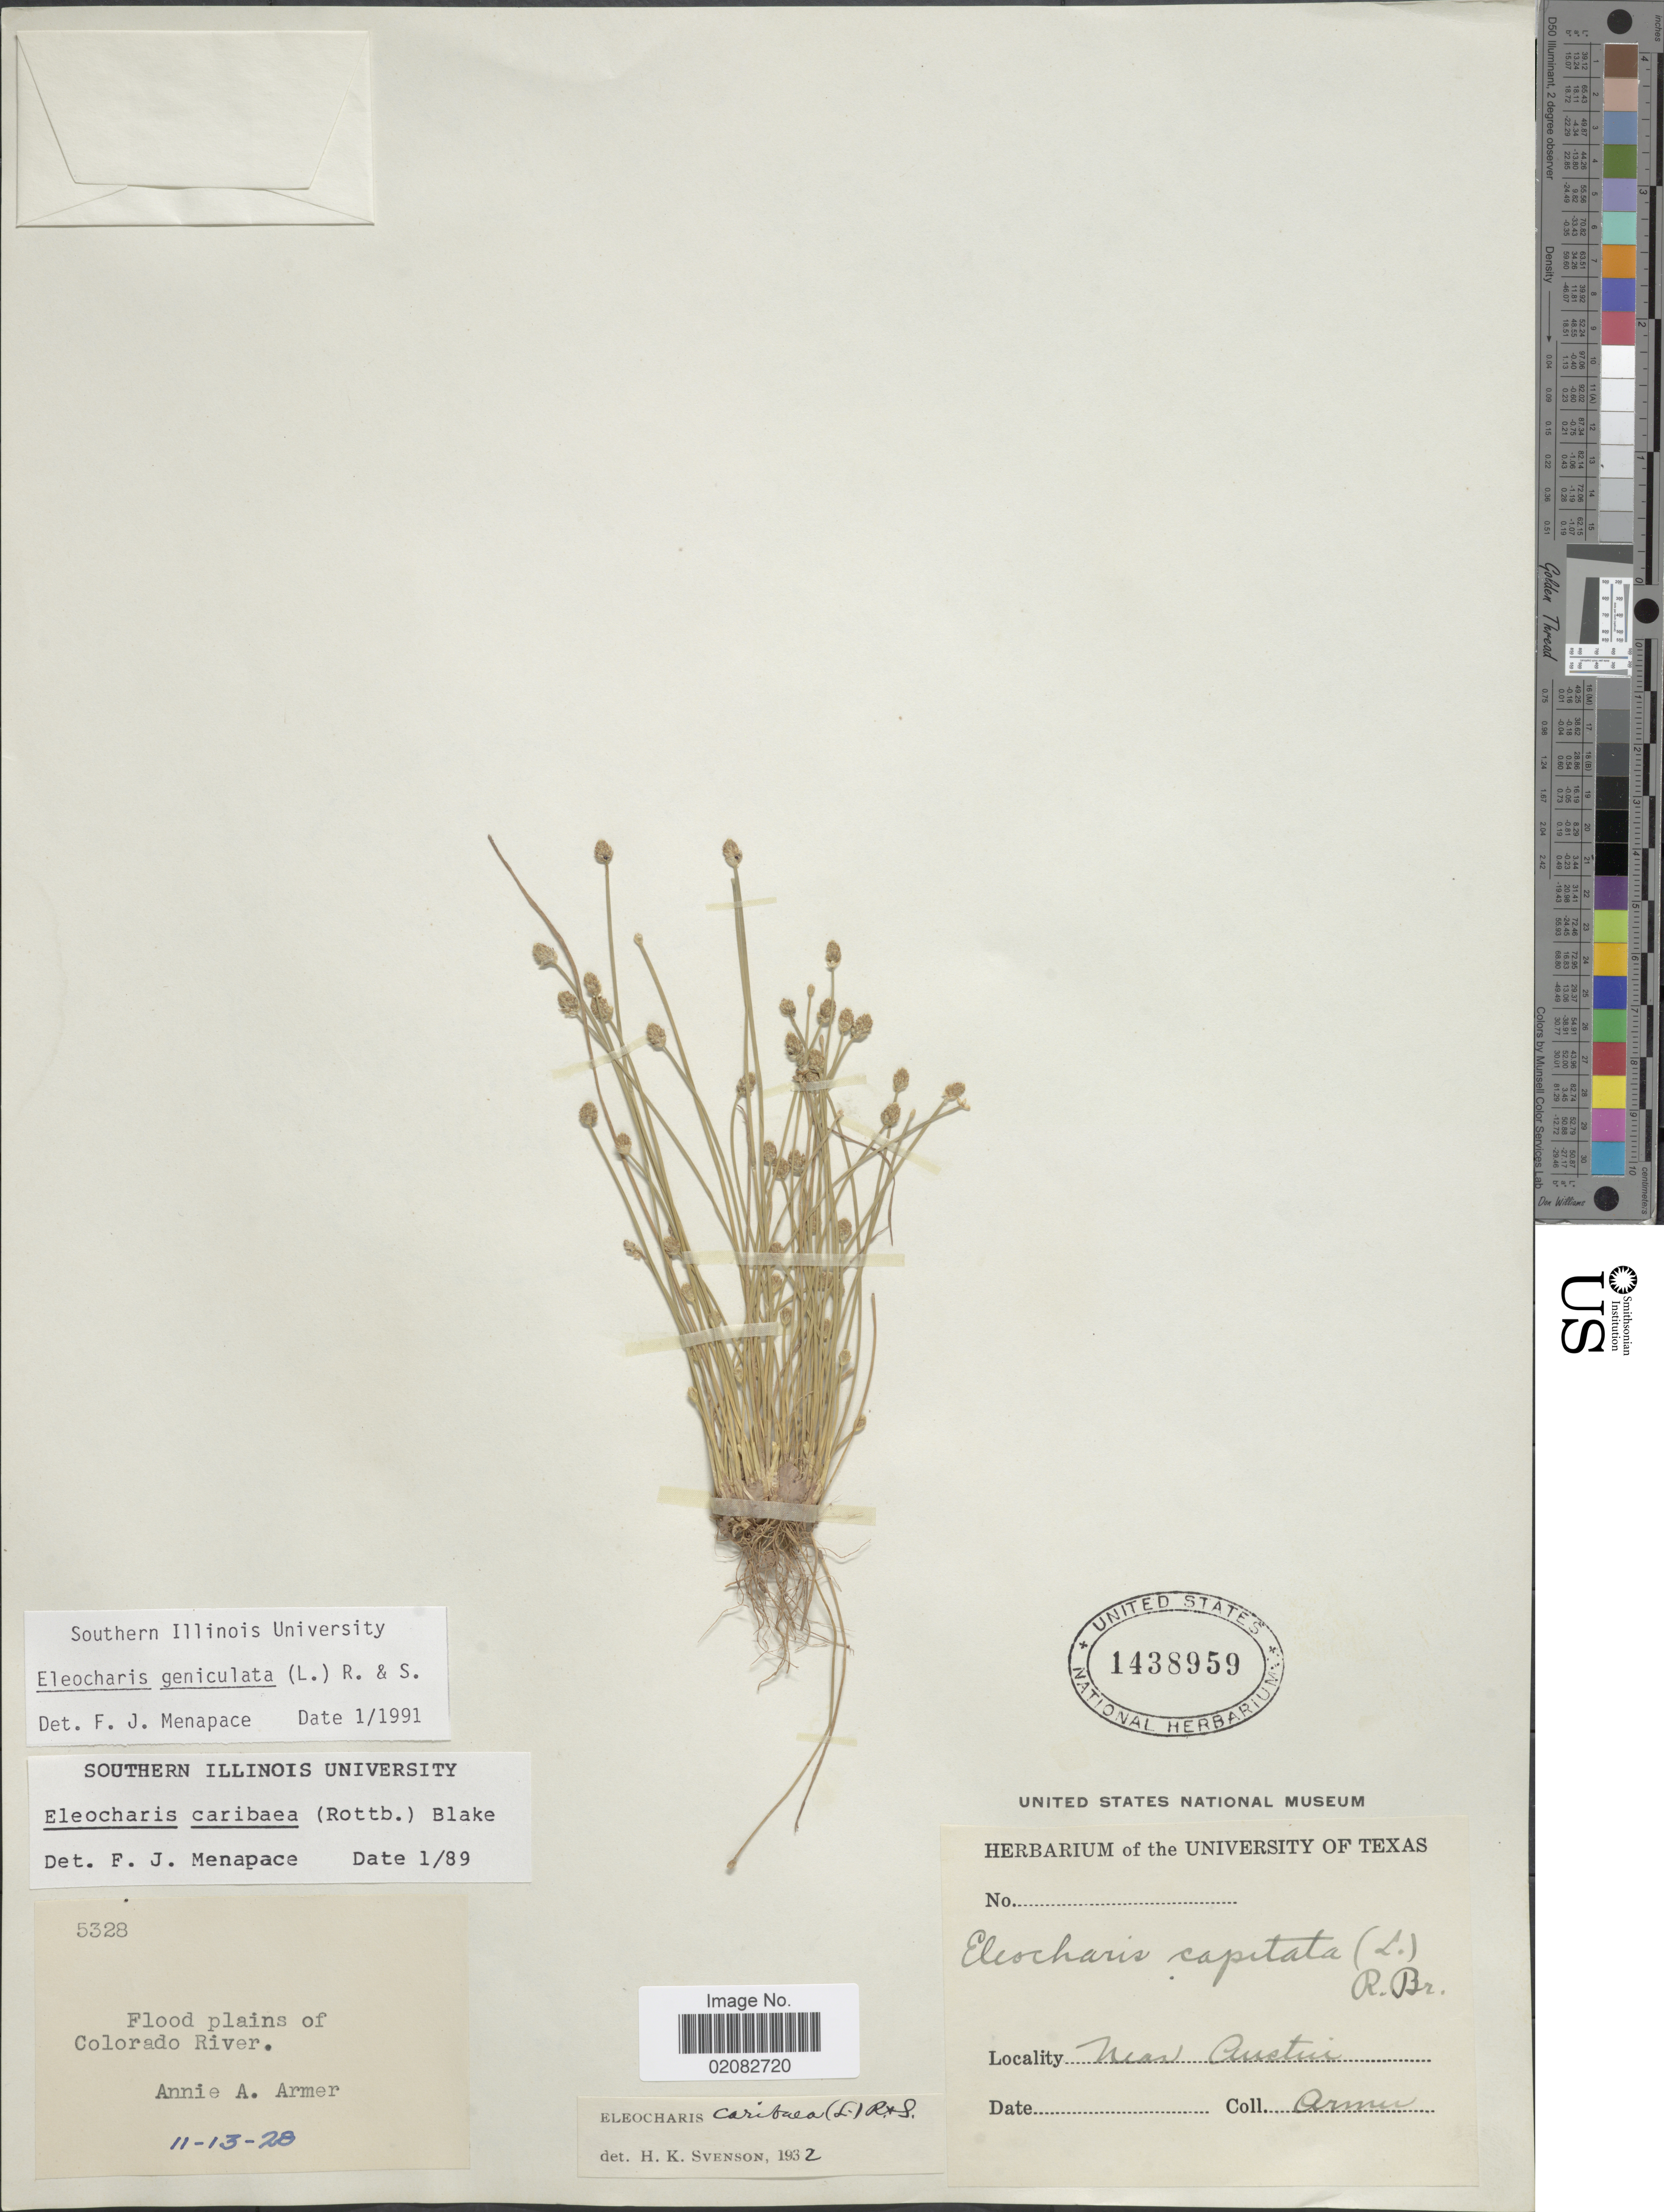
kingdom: Plantae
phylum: Tracheophyta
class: Liliopsida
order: Poales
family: Cyperaceae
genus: Eleocharis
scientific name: Eleocharis geniculata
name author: (L.) Roem. & Schult.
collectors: A. Armer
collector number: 5328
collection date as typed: Transcribed d/m/y: 13/11/28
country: United States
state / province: Texas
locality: Flood plains of Colorado River, near Austin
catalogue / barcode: US 1438959